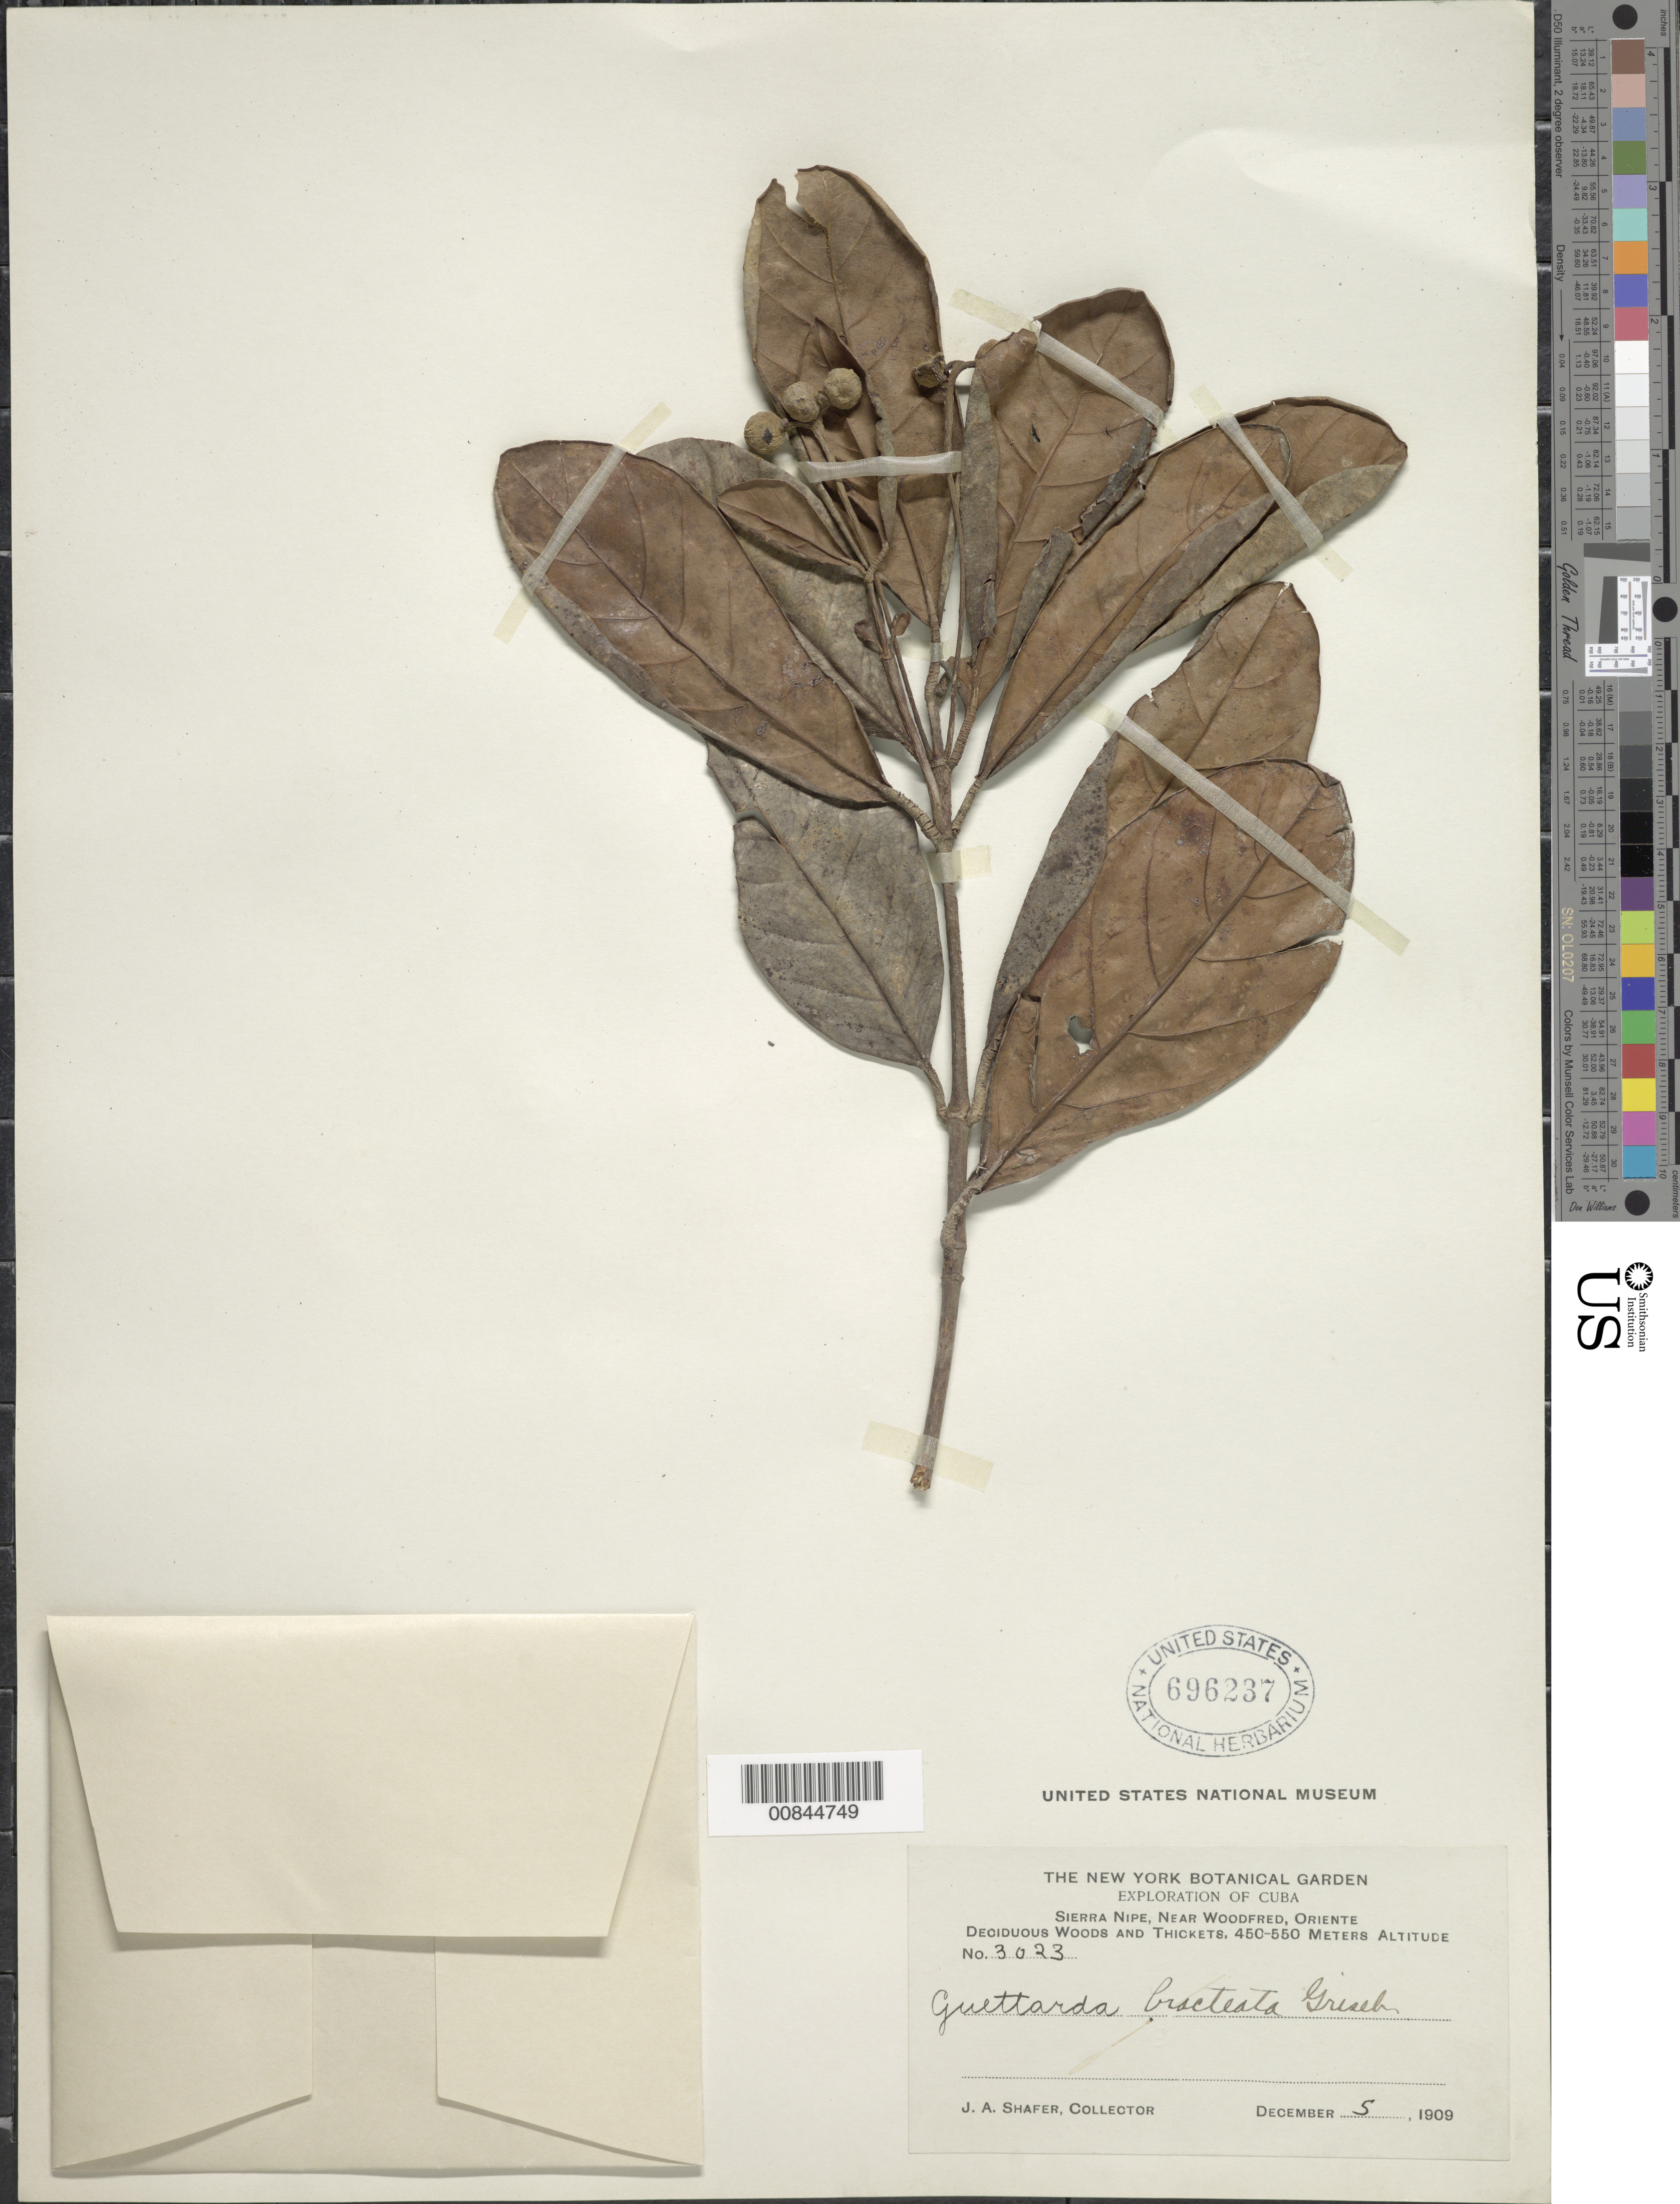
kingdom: Plantae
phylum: Tracheophyta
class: Magnoliopsida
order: Gentianales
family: Rubiaceae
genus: Guettarda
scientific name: Guettarda valenzuelana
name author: A. Rich.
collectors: J. A. Shafer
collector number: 3023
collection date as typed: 05 Dec 1909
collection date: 1909-12-05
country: Cuba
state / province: Oriente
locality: Sierra Nipe, near Woodfred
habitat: Deciduous woods and thickets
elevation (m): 450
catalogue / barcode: US 696237